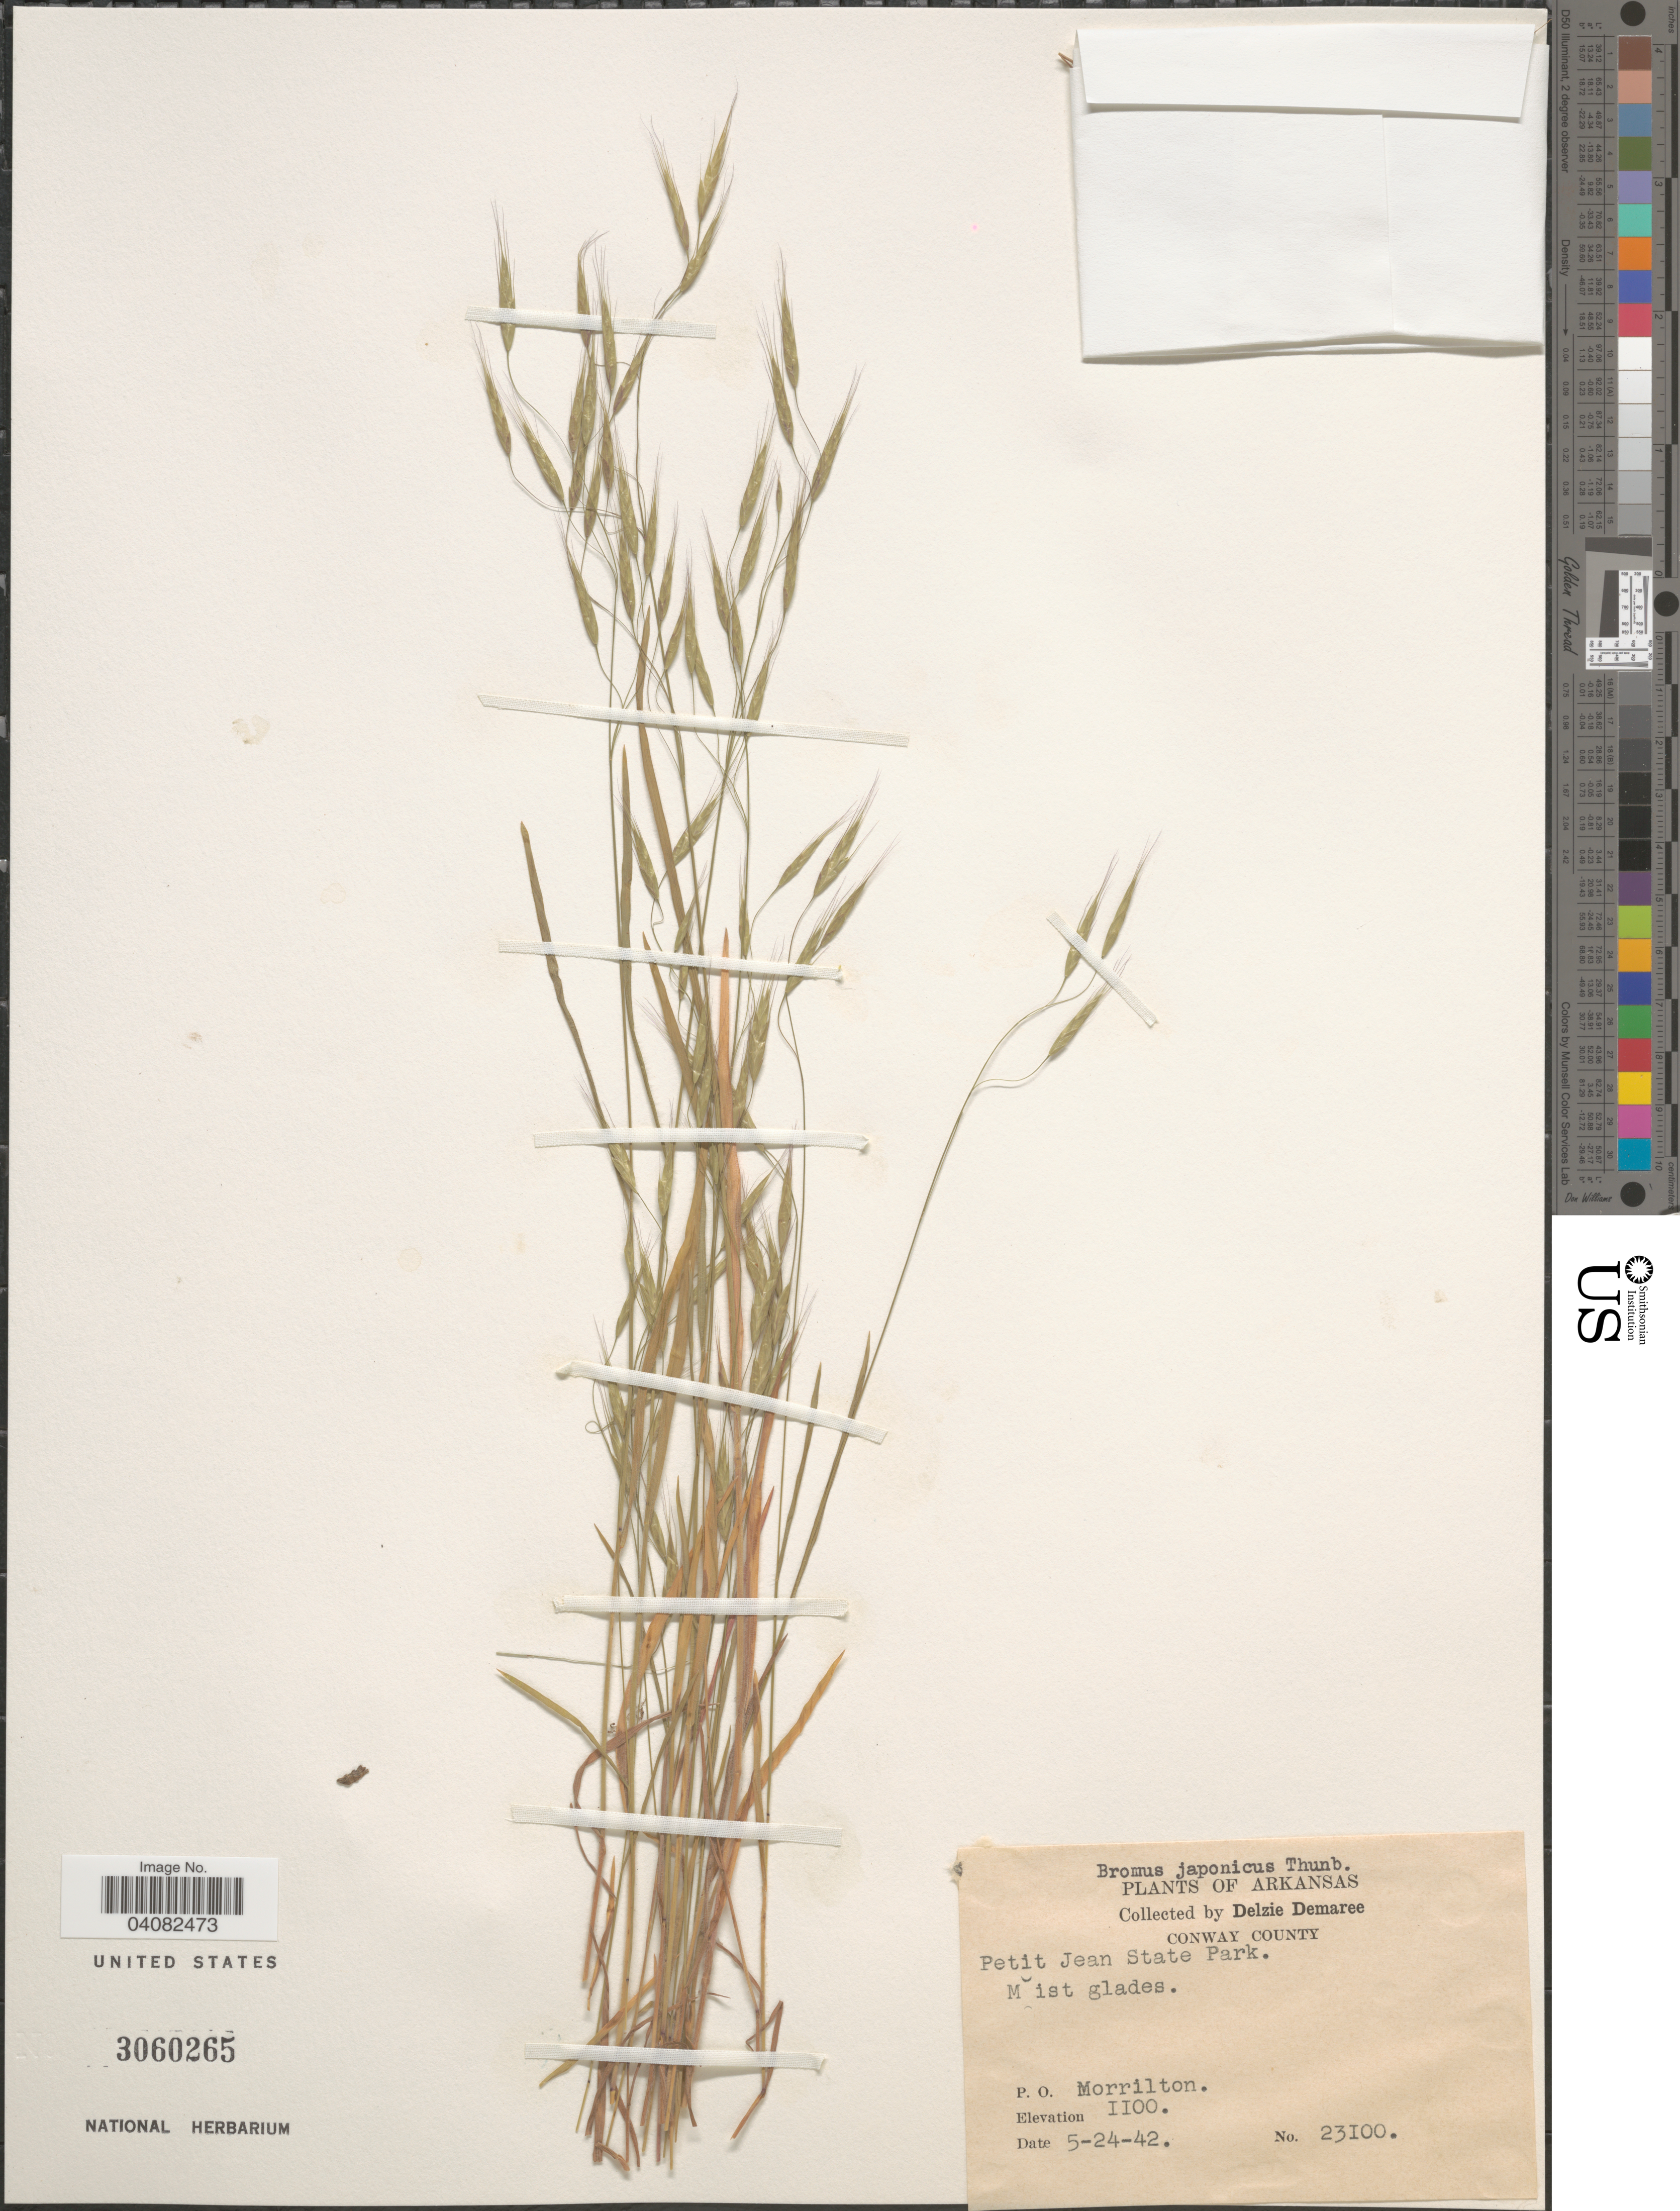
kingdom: Plantae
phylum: Tracheophyta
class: Liliopsida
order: Poales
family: Poaceae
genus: Bromus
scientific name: Bromus japonicus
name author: Houtt.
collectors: D. Demaree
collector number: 23100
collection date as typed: Transcribed d/m/y: 24/5/42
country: United States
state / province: Arkansas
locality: Conway County. Petit Jean State Park. Moist glades. P.O. Morrilton.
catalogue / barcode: US 3060265